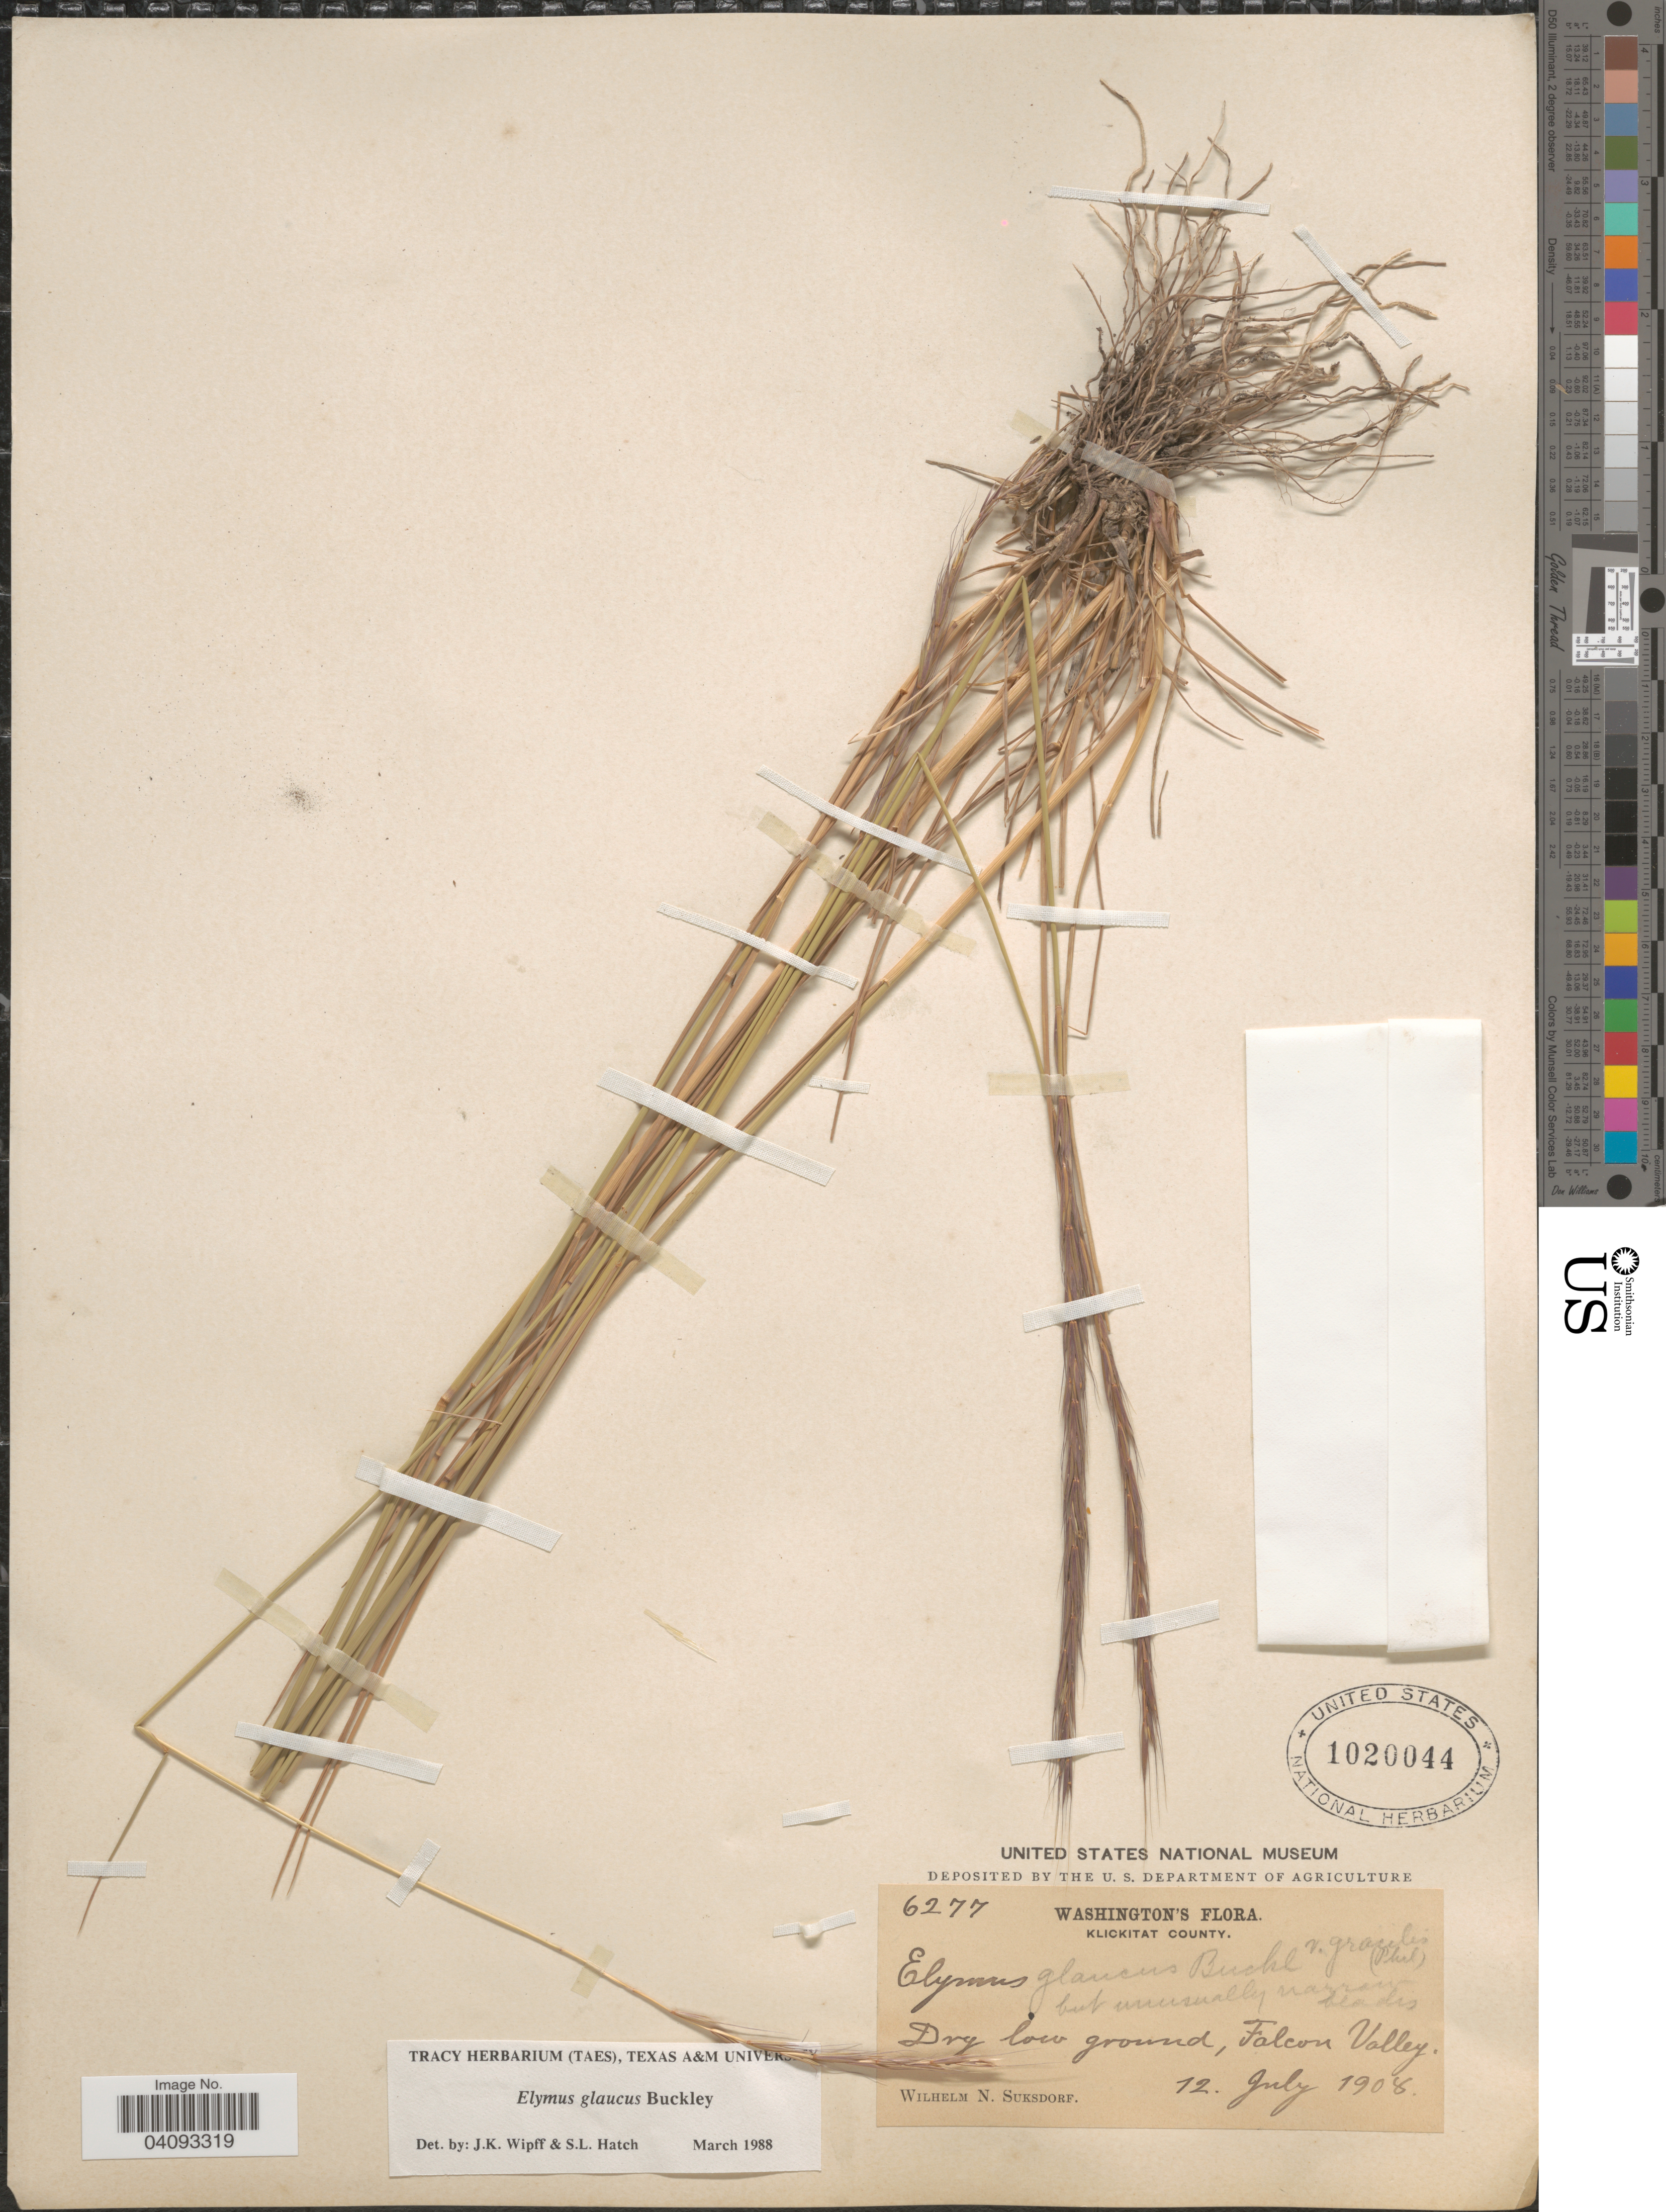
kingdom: Plantae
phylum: Tracheophyta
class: Liliopsida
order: Poales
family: Poaceae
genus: Elymus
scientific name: Elymus glaucus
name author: Buckley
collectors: W. N. Suksdorf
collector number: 6277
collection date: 1908-07-12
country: United States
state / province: Washington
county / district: Klickitat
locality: Klickitat County. Dry low ground, Falcon Valley.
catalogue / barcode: US 1020044